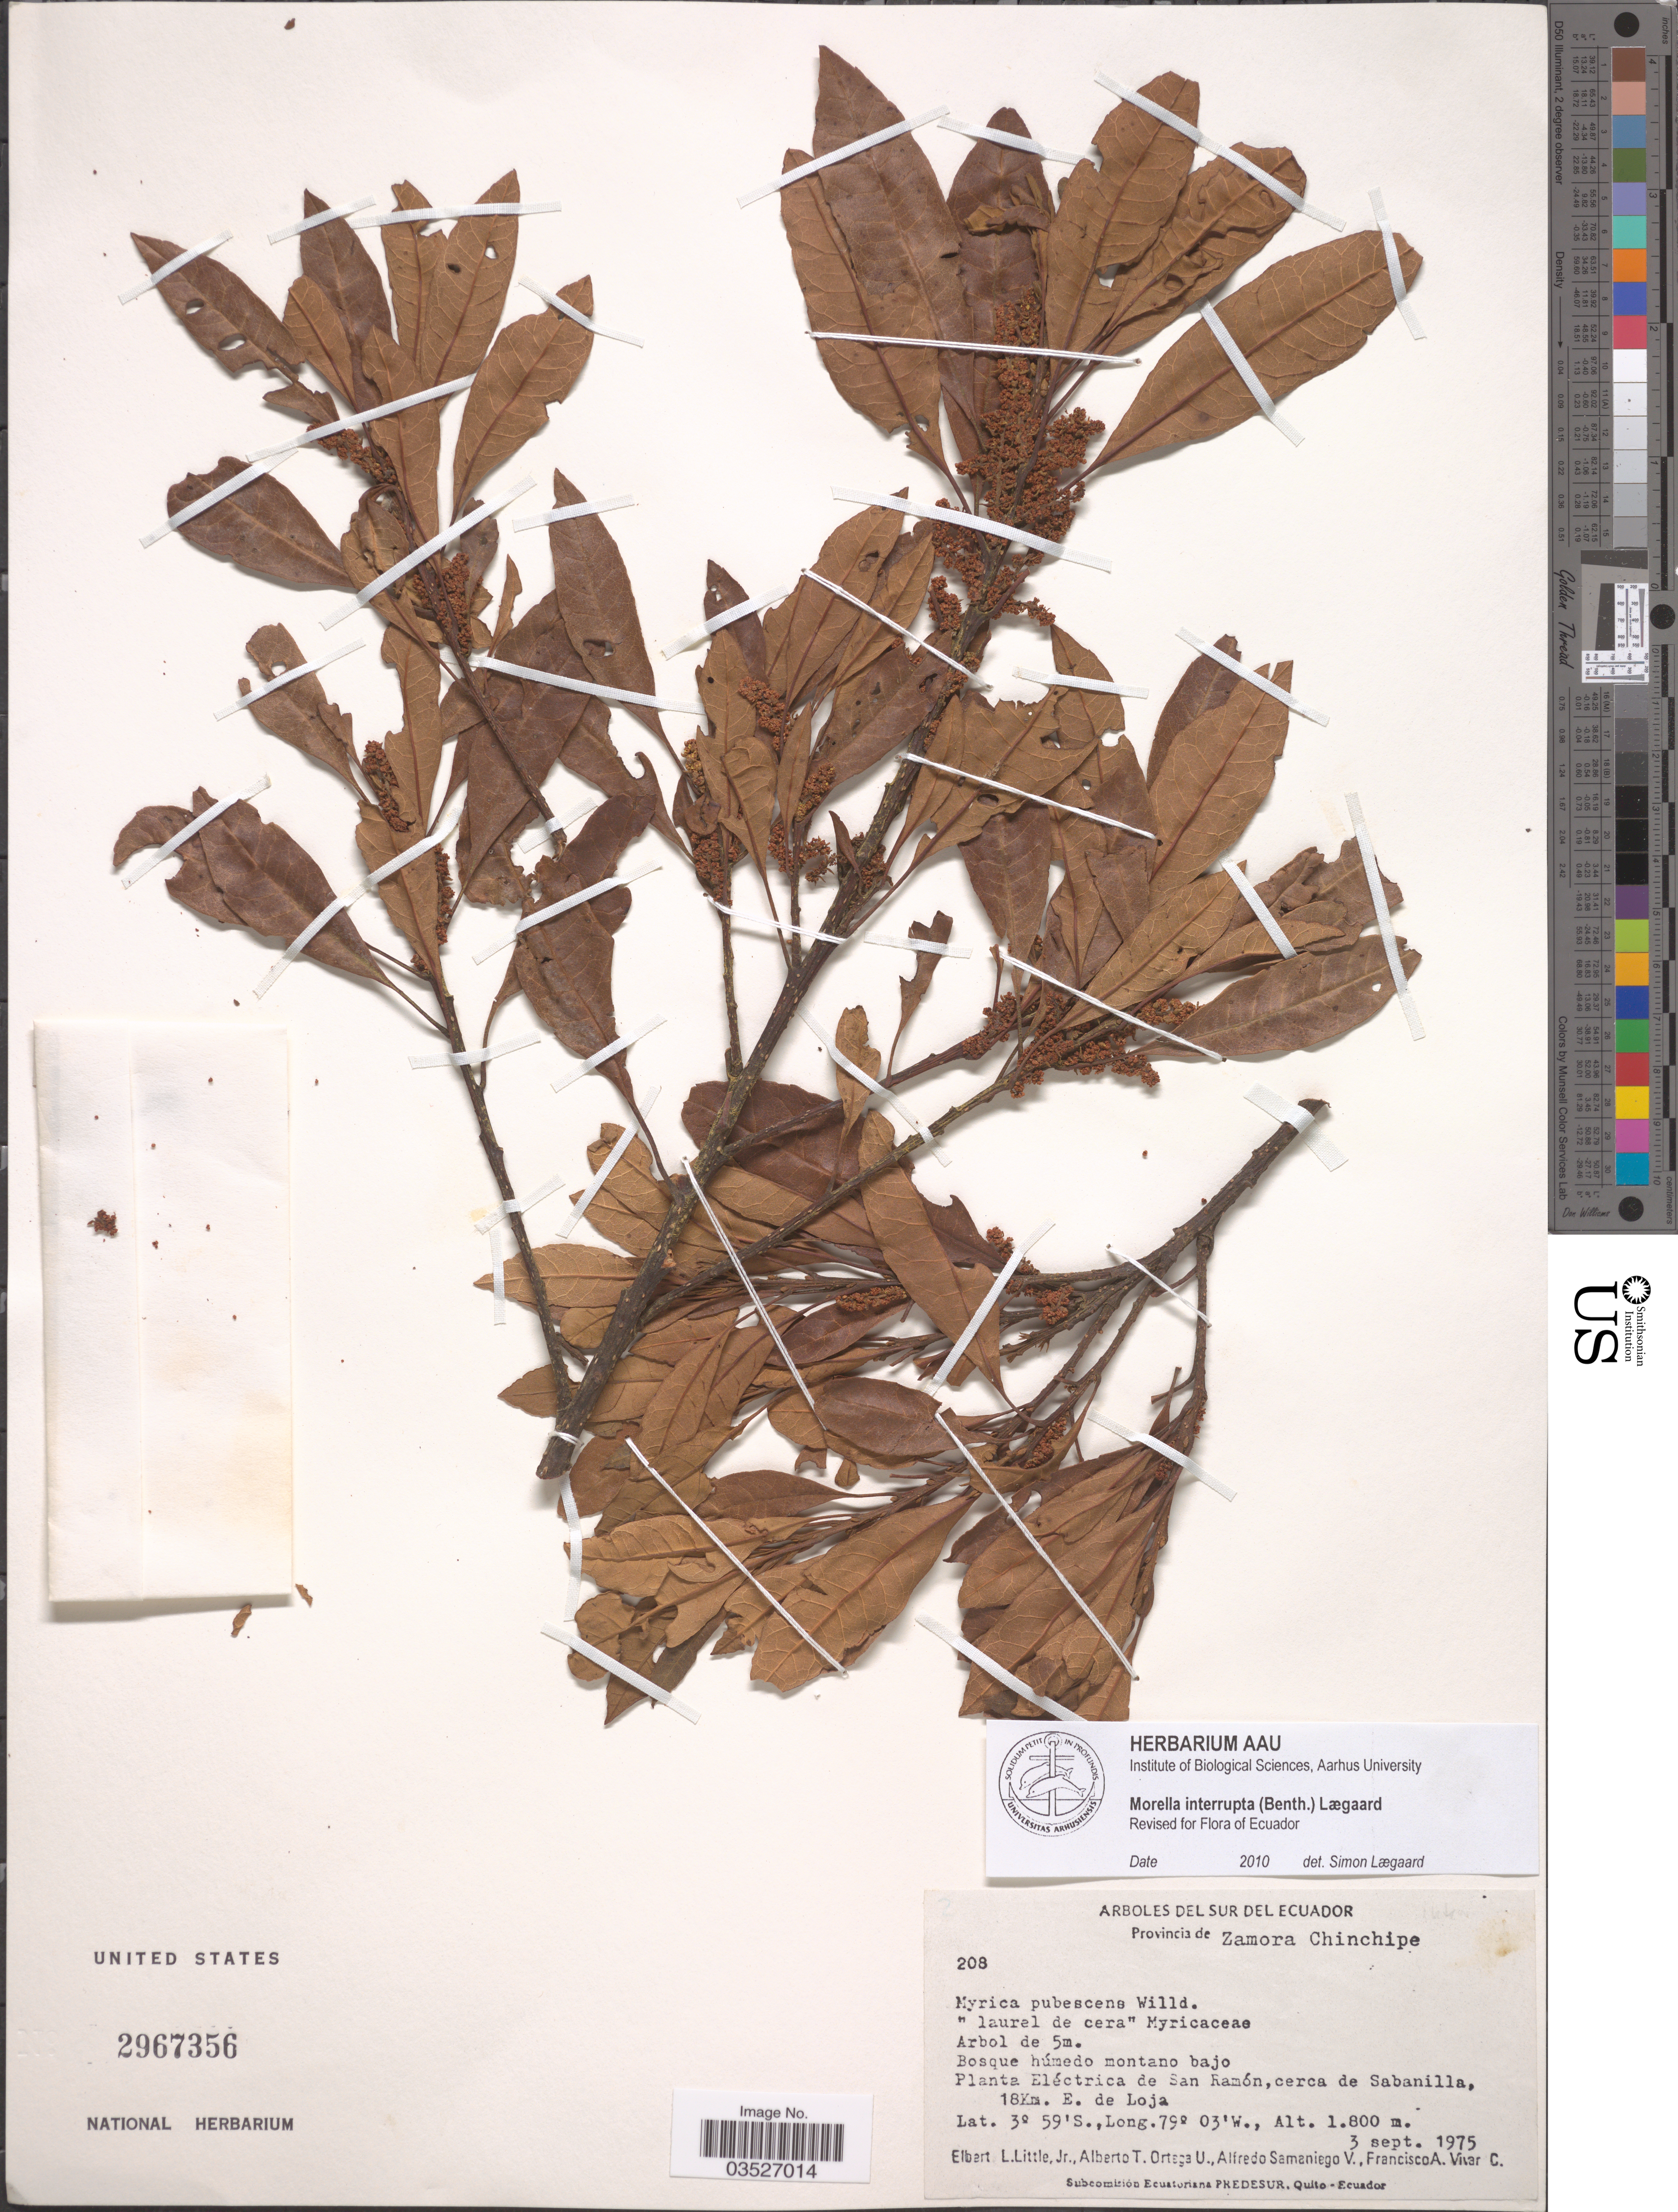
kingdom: Plantae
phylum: Tracheophyta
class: Magnoliopsida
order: Fagales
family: Myricaceae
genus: Morella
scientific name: Morella interrupta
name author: (Benth.) Lægaard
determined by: Lægaard, S.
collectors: E. L. Little, A. T. Ortega U., A. V. Samaniego & F. A. Vivar C.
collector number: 208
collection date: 1975-09-03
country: Ecuador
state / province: Zamora-Chinchipe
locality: Planta Eléctrica de San Ramón, cerca de Sabanilla, 18Km. E. de Loja.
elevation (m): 1800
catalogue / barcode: US 2967356